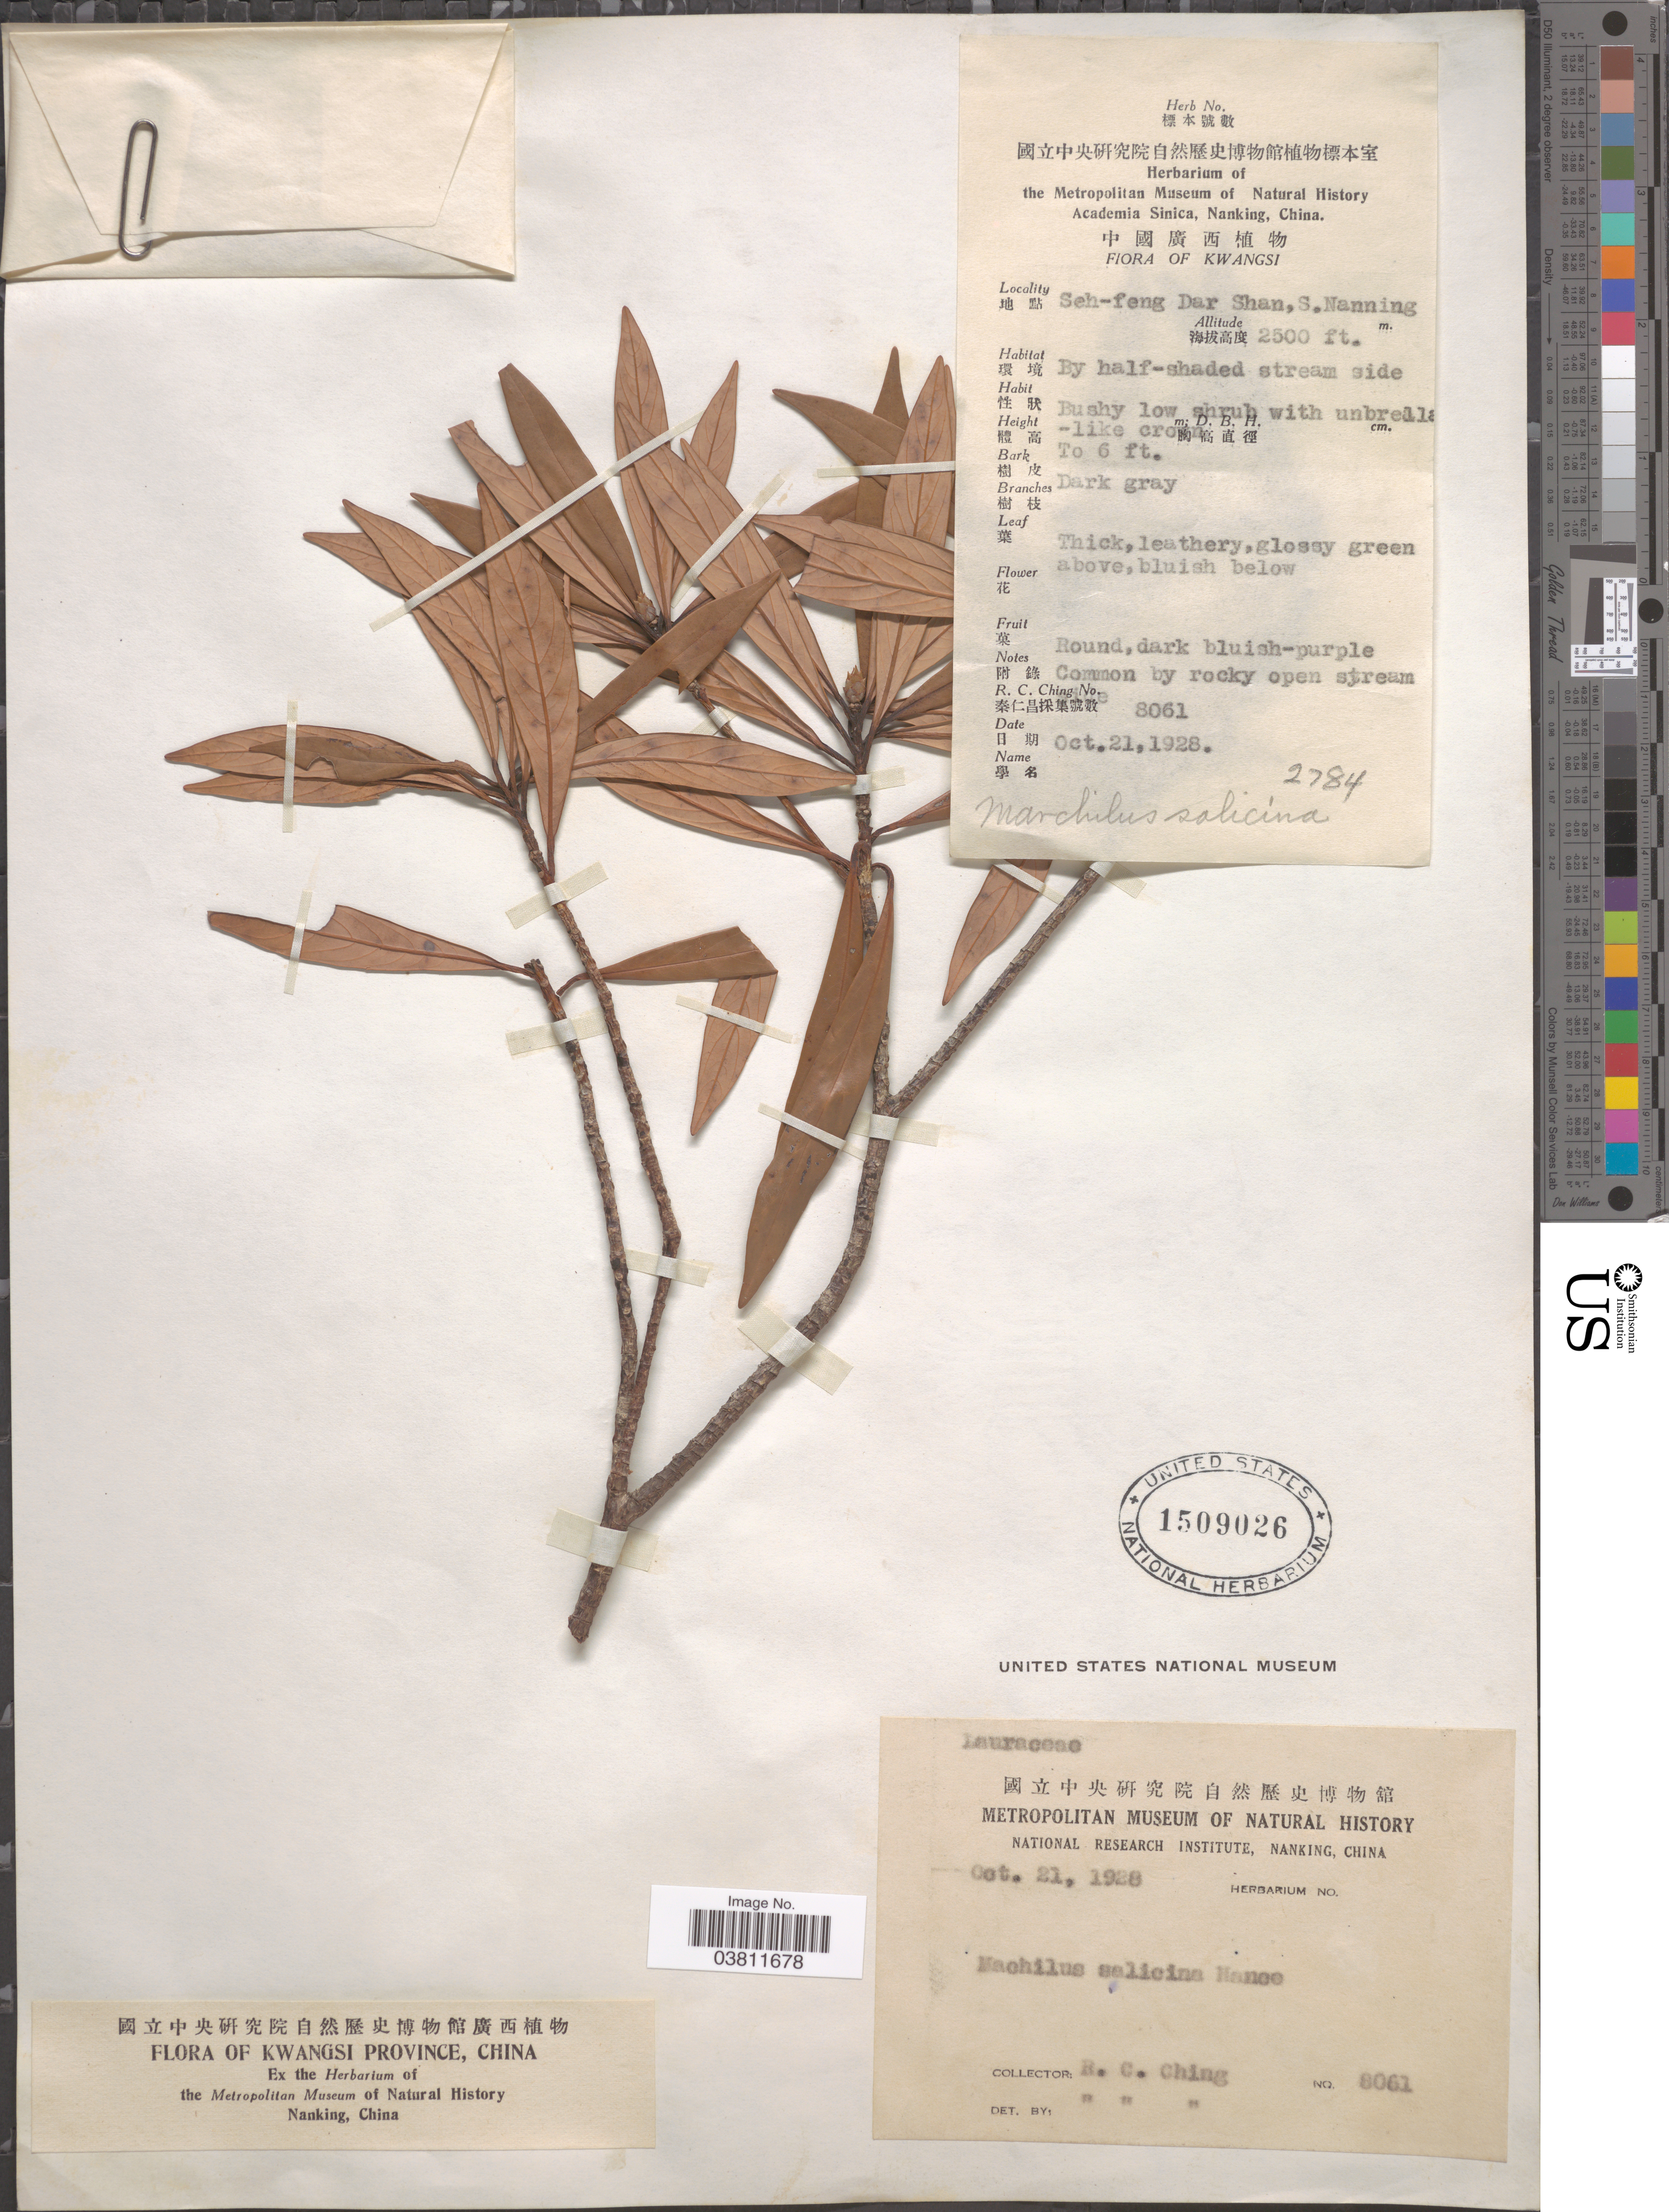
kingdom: Plantae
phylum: Tracheophyta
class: Magnoliopsida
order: Laurales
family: Lauraceae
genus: Machilus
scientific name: Machilus salicina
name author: Hance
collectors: R. C. Ching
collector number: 8061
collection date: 1928-10-21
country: China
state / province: Guangxi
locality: Kwangsi Province. Seh-feng Dar Shan, S. Nanning.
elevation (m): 762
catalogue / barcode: US 1509026